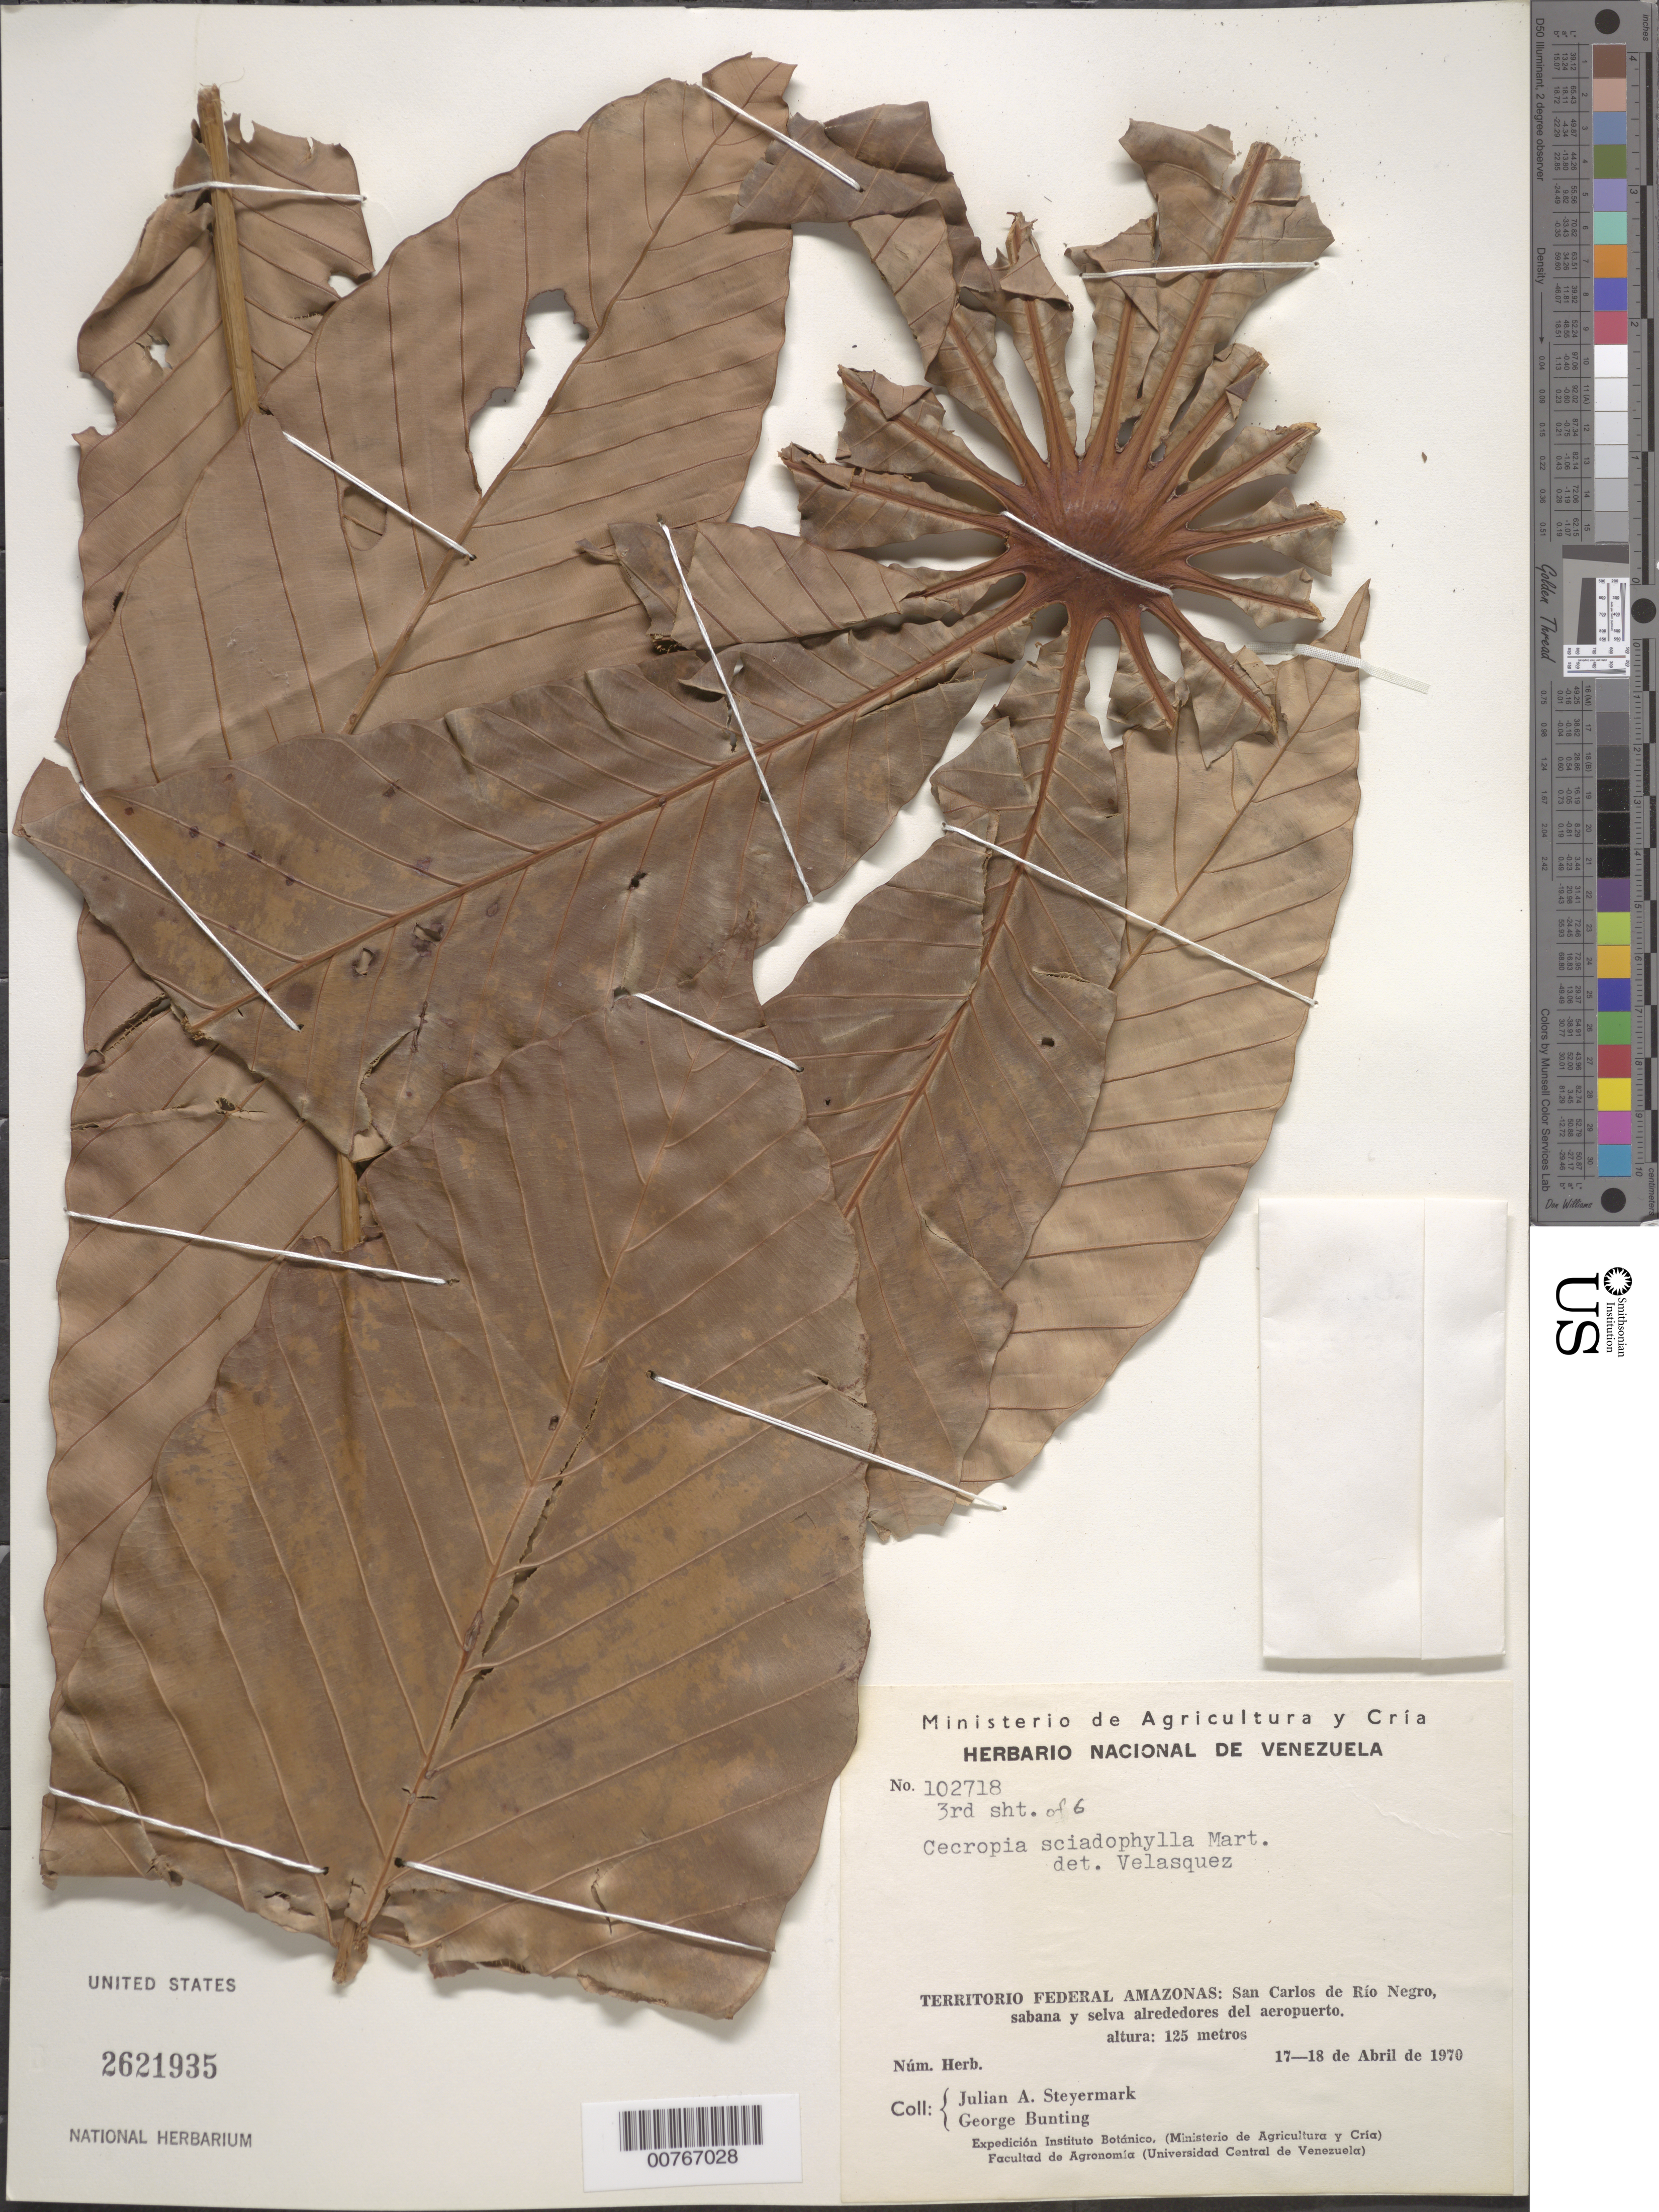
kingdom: Plantae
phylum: Tracheophyta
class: Magnoliopsida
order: Rosales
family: Urticaceae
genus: Cecropia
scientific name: Cecropia sciadophylla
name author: Mart.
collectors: J. Steyermark & G. S. Bunting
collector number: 102718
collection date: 1970-04-17/1970-04-18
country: Venezuela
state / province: Amazonas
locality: Territorio Federal Amazonas: San Carlos de Río Negro, sabana y selva alrededores del aeropuerto.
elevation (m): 125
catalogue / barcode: US 2621935